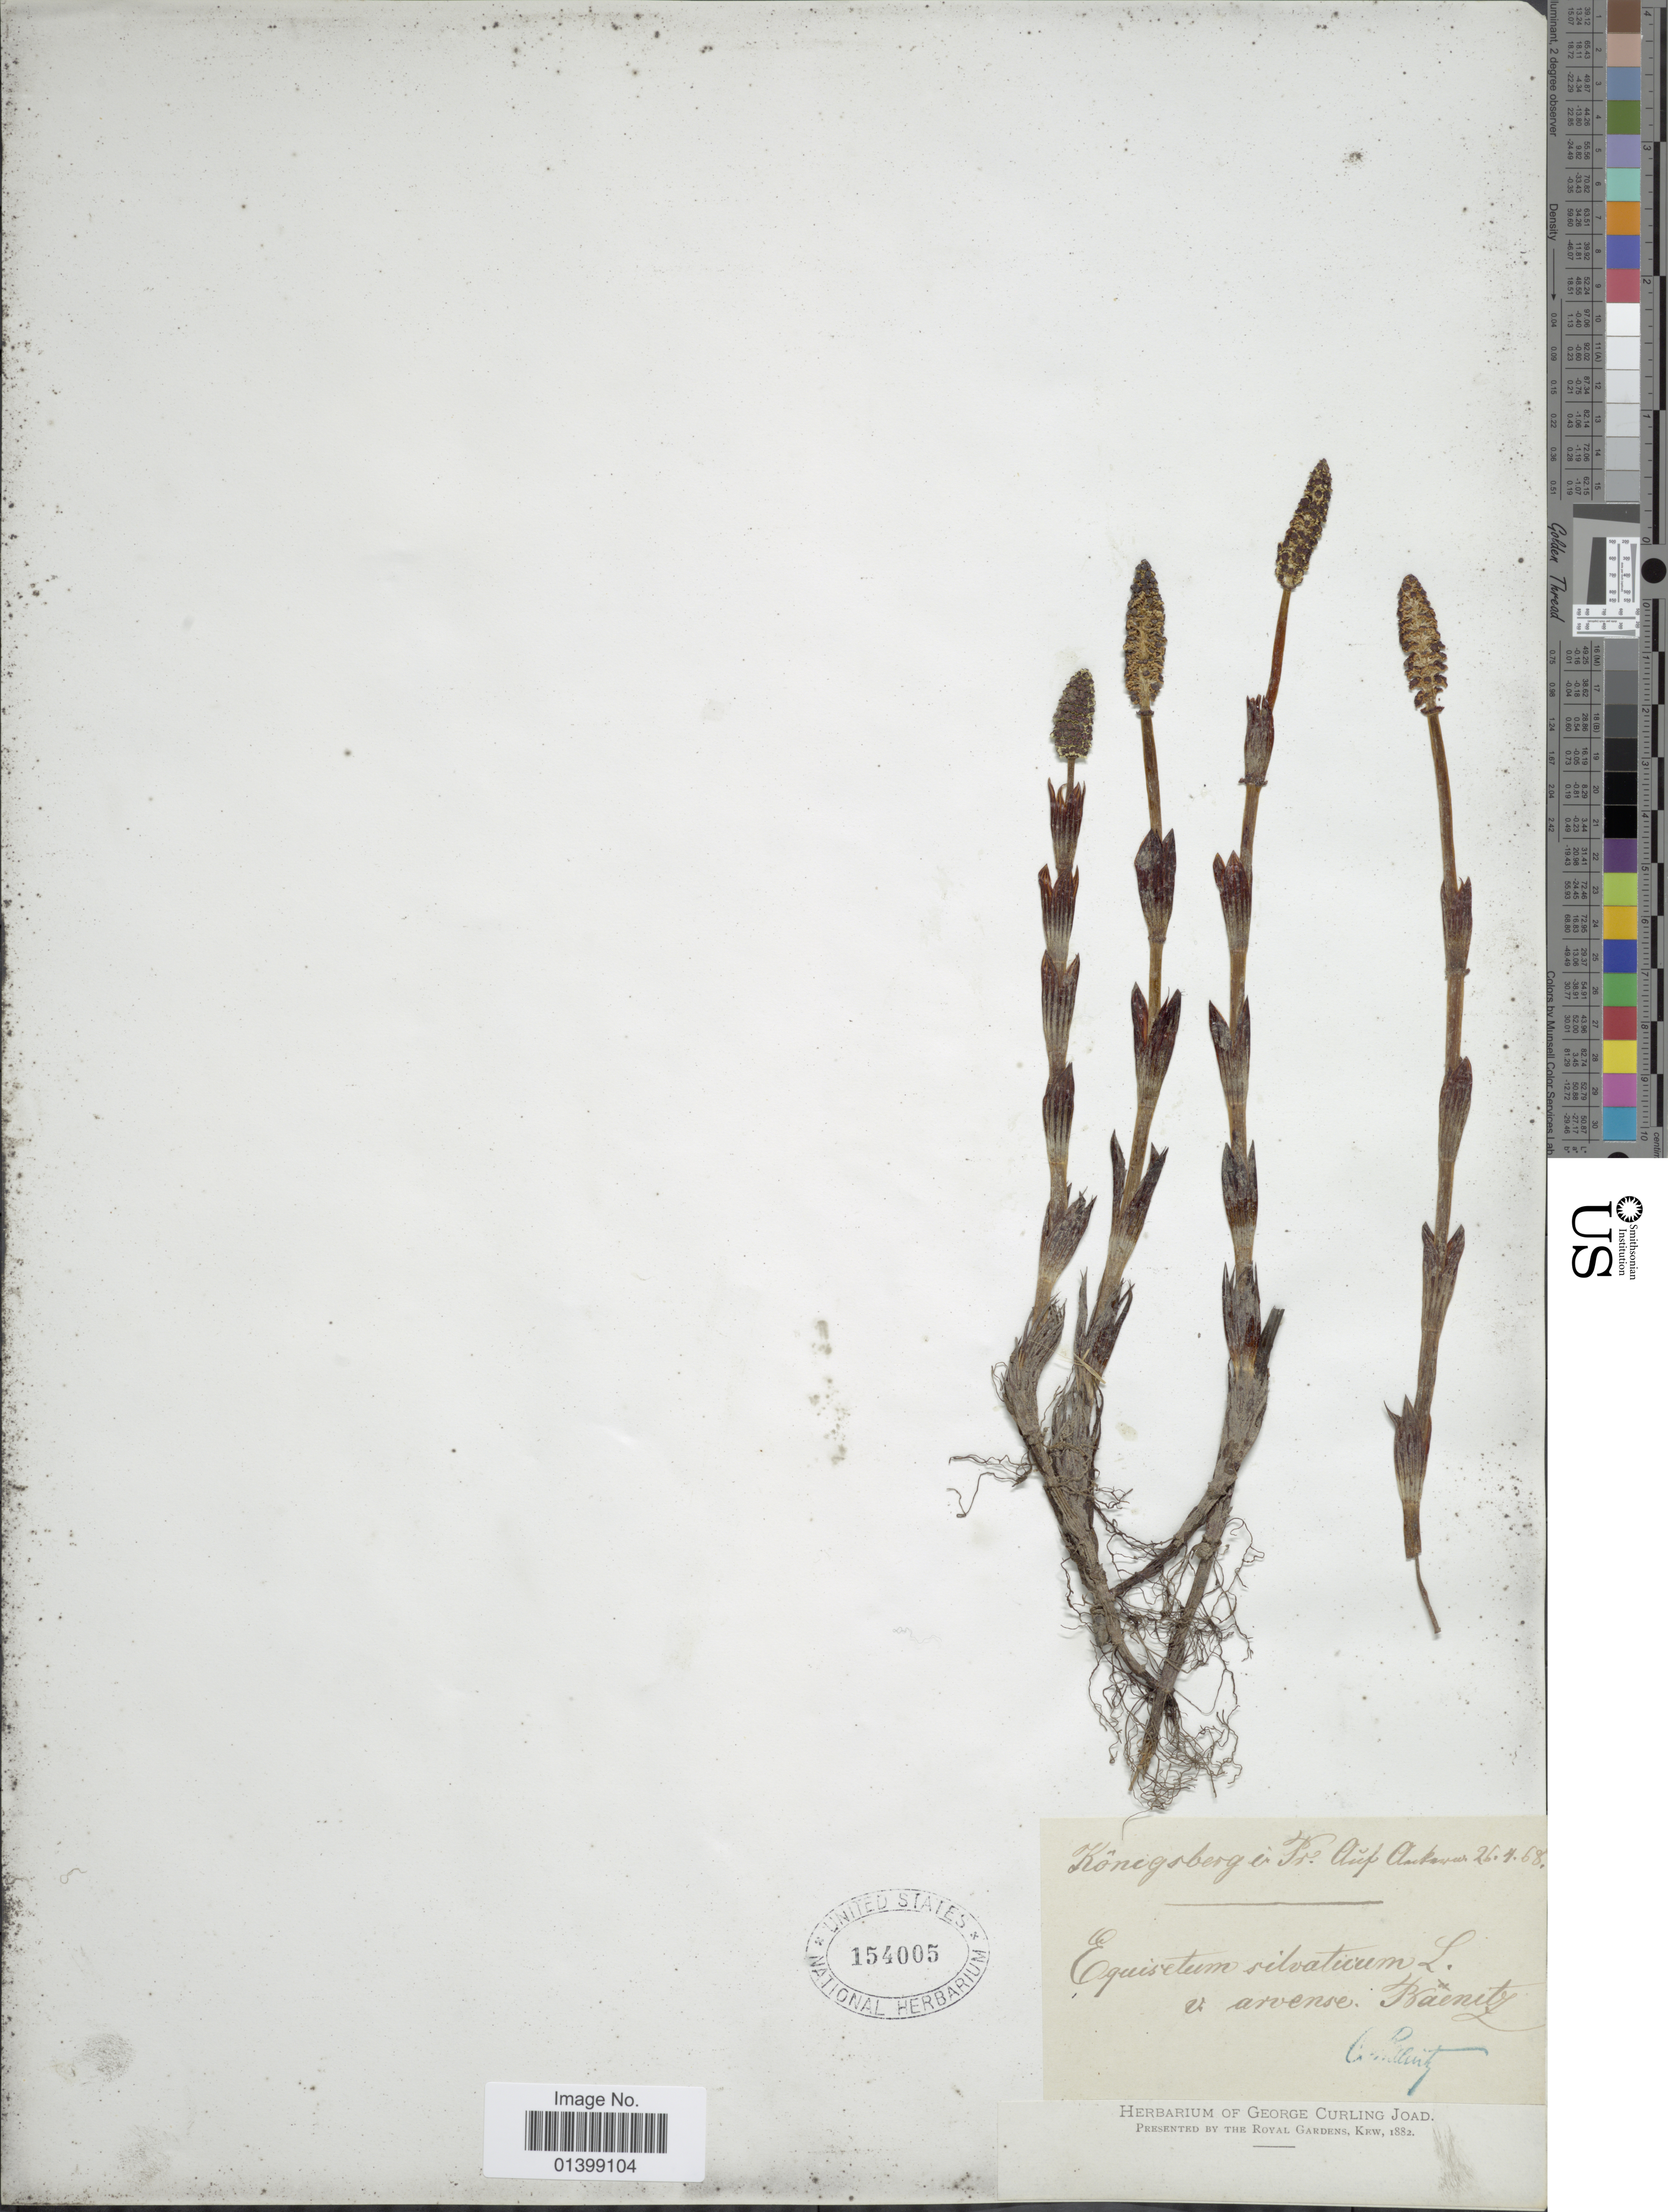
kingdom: Plantae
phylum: Tracheophyta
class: Polypodiopsida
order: Equisetales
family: Equisetaceae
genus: Equisetum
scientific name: Equisetum sylvaticum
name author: L.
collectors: C. G. Baenitz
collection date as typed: Transcribed d/m/y: 26/4/68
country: Russian Federation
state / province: Kaliningrad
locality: Königsberg [illegible text]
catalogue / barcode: US 154005